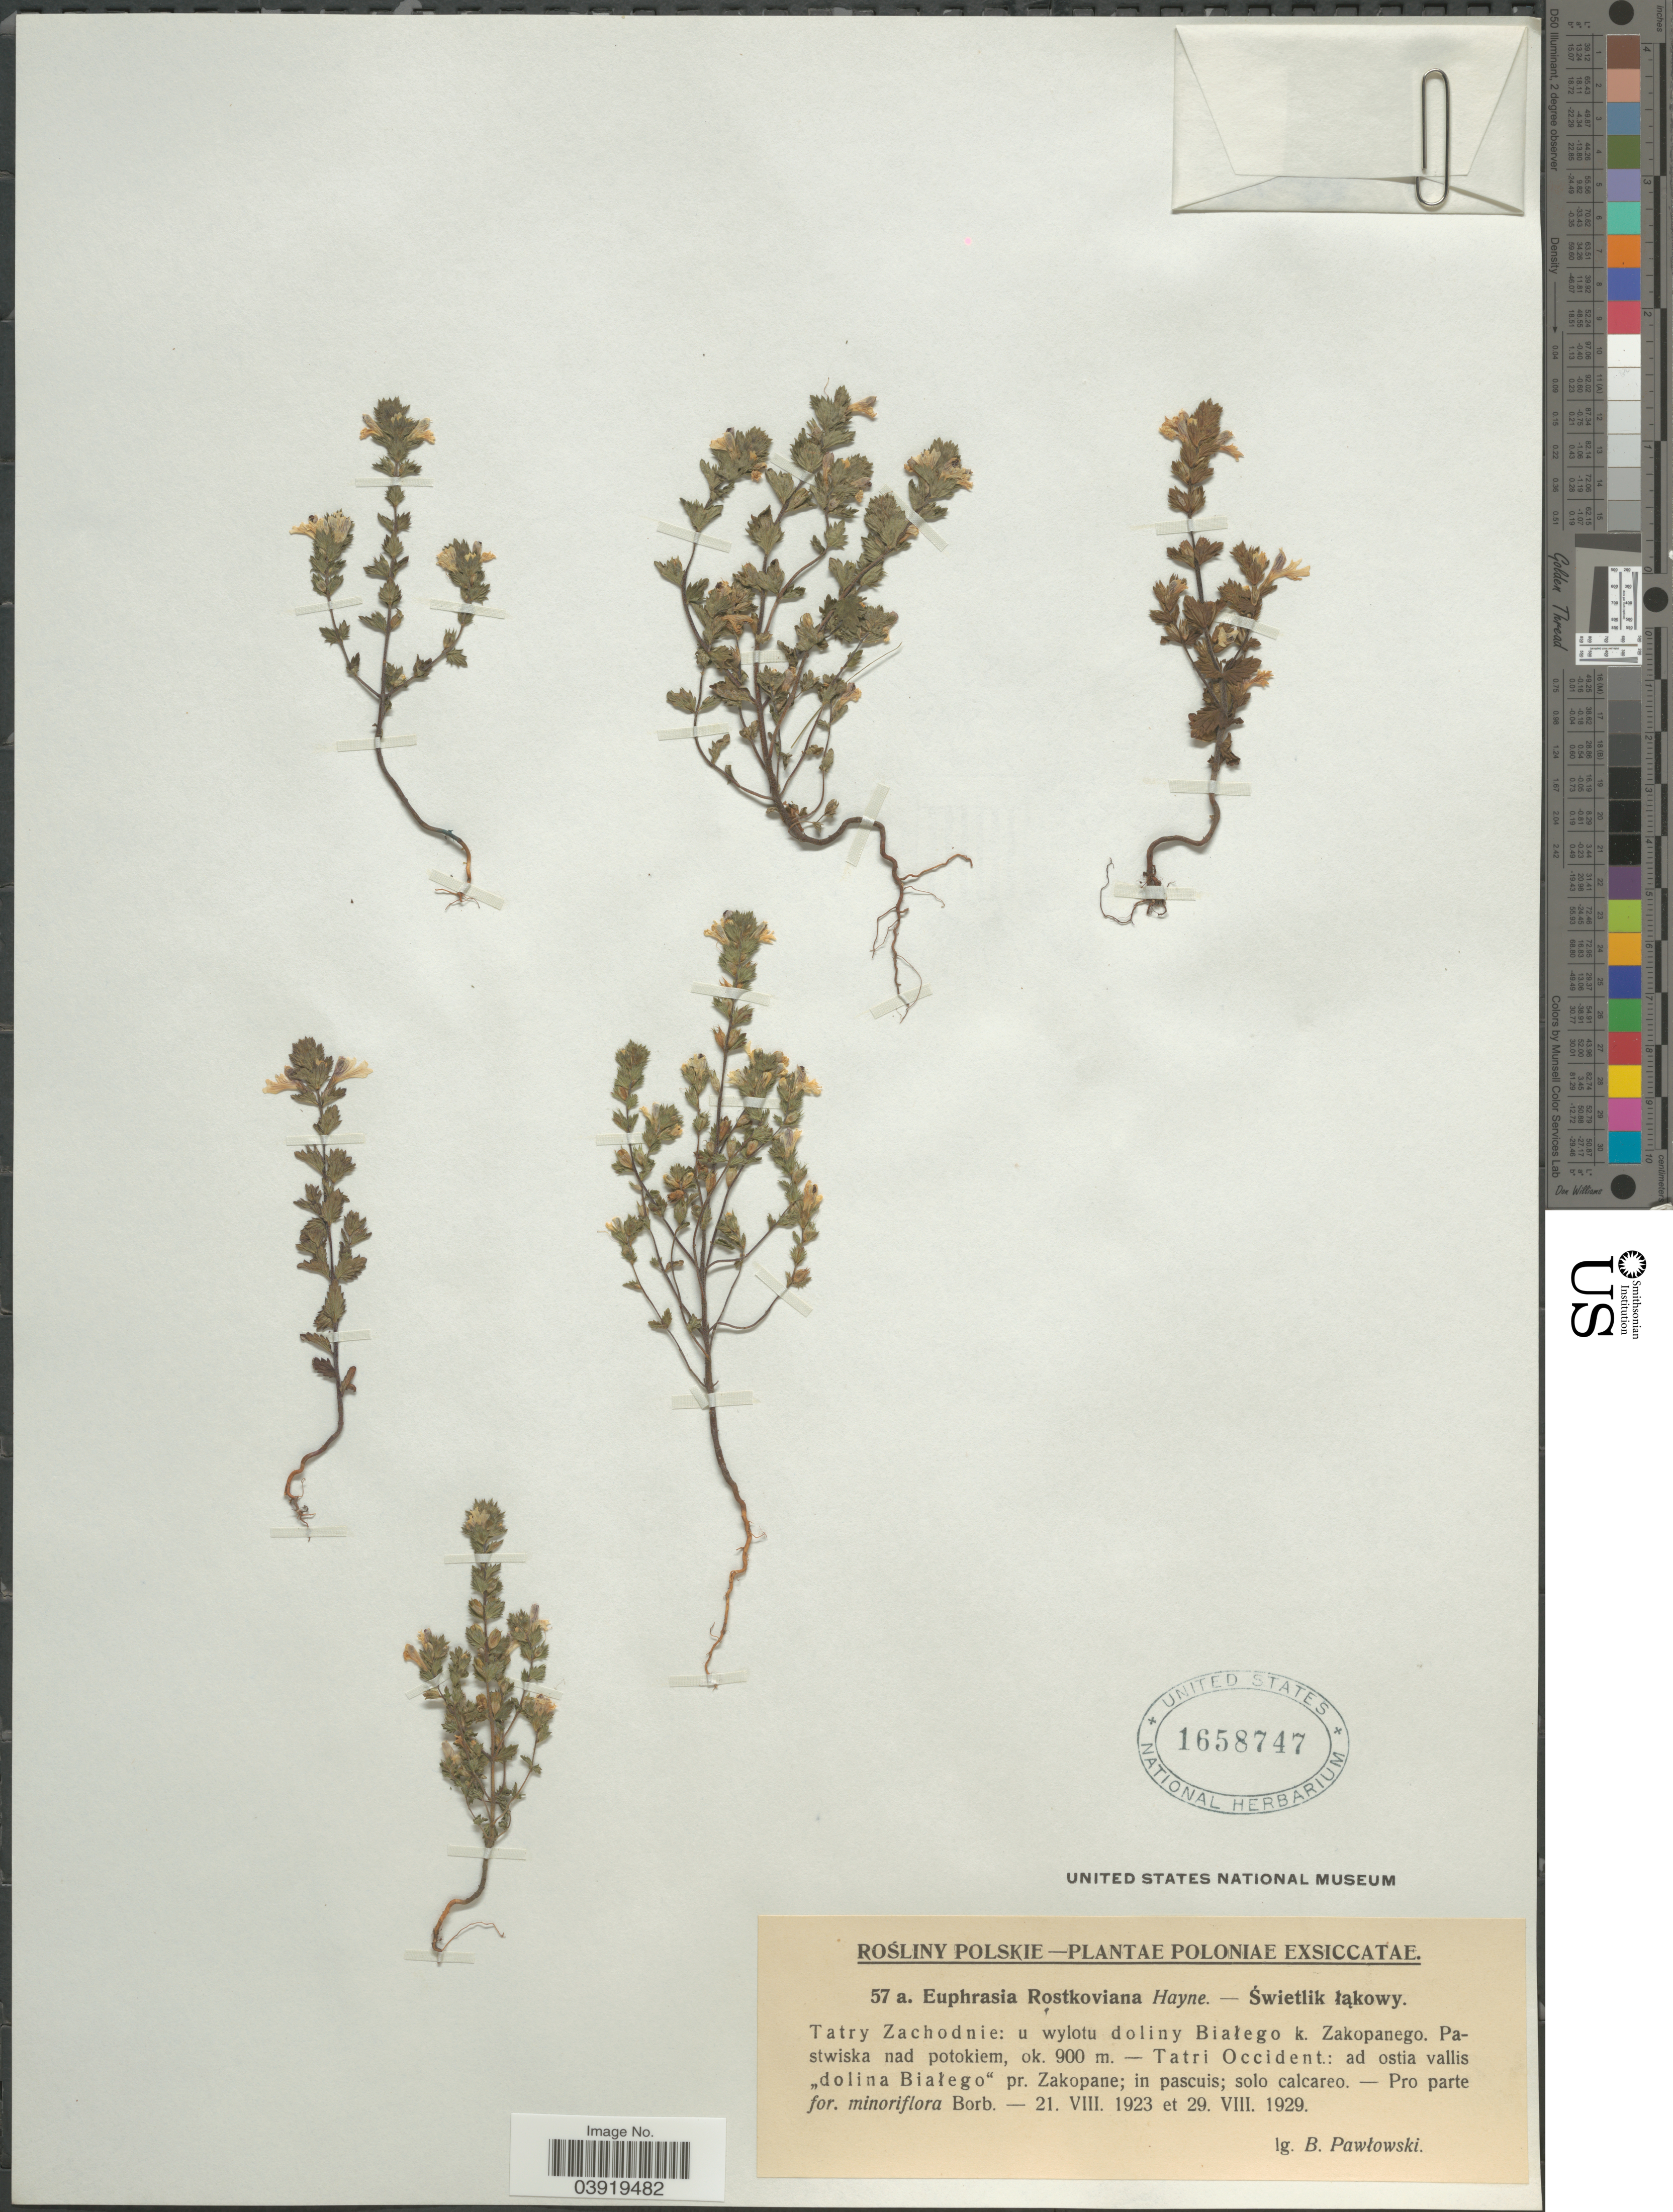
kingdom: Plantae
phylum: Tracheophyta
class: Magnoliopsida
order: Lamiales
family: Orobanchaceae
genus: Euphrasia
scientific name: Euphrasia rostkoviana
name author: Hayne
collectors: B. Pawlowski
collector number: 57a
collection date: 1923-08-21/1929-08-29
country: Poland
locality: Tatry Zachodnie: u wylotu doliny Białego k. Zakopanego. Pastwiska nad potokiem. Tatri Occident.: ad ostia vallis ,,dolina Białego' pr. Zakopane.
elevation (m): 900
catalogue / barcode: US 1658747